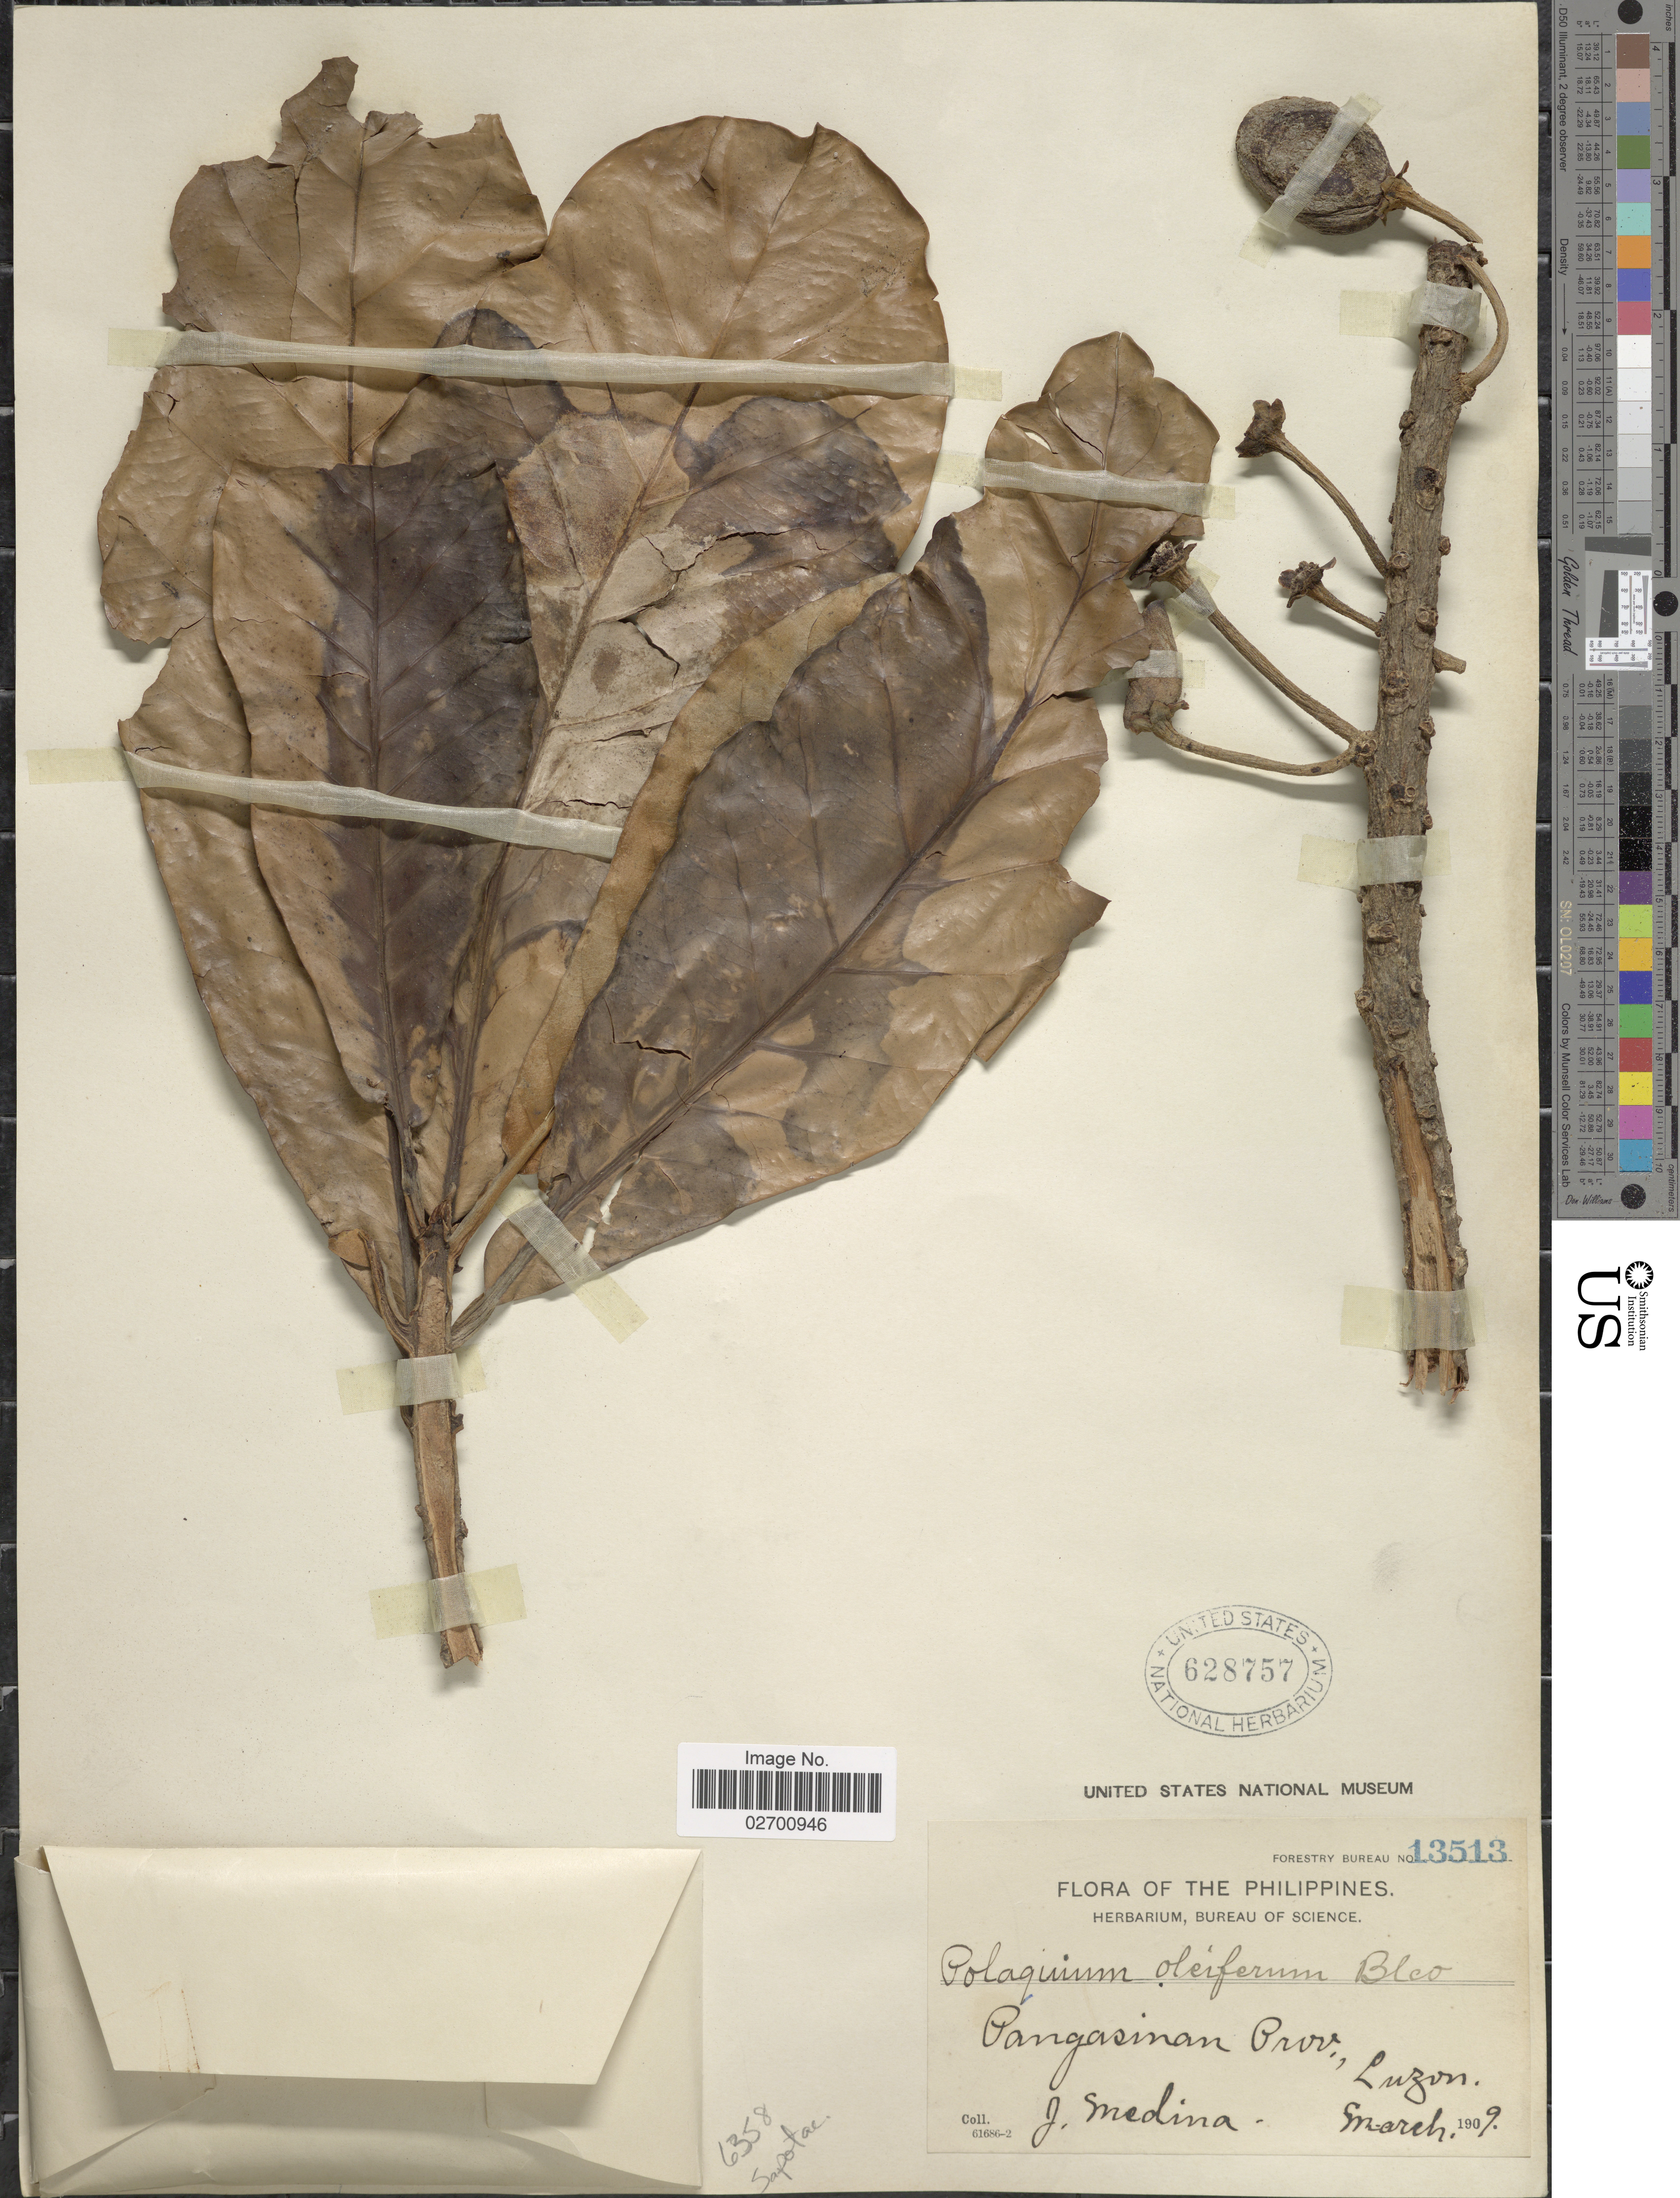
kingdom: Plantae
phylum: Tracheophyta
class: Magnoliopsida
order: Ericales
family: Sapotaceae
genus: Palaquium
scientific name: Palaquium philippense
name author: (Perr.) C.B. Rob.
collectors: J. Medina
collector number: Forestry Bureau 13513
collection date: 1909-03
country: Philippines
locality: Pangasinan Prov., Luzon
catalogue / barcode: US 628757